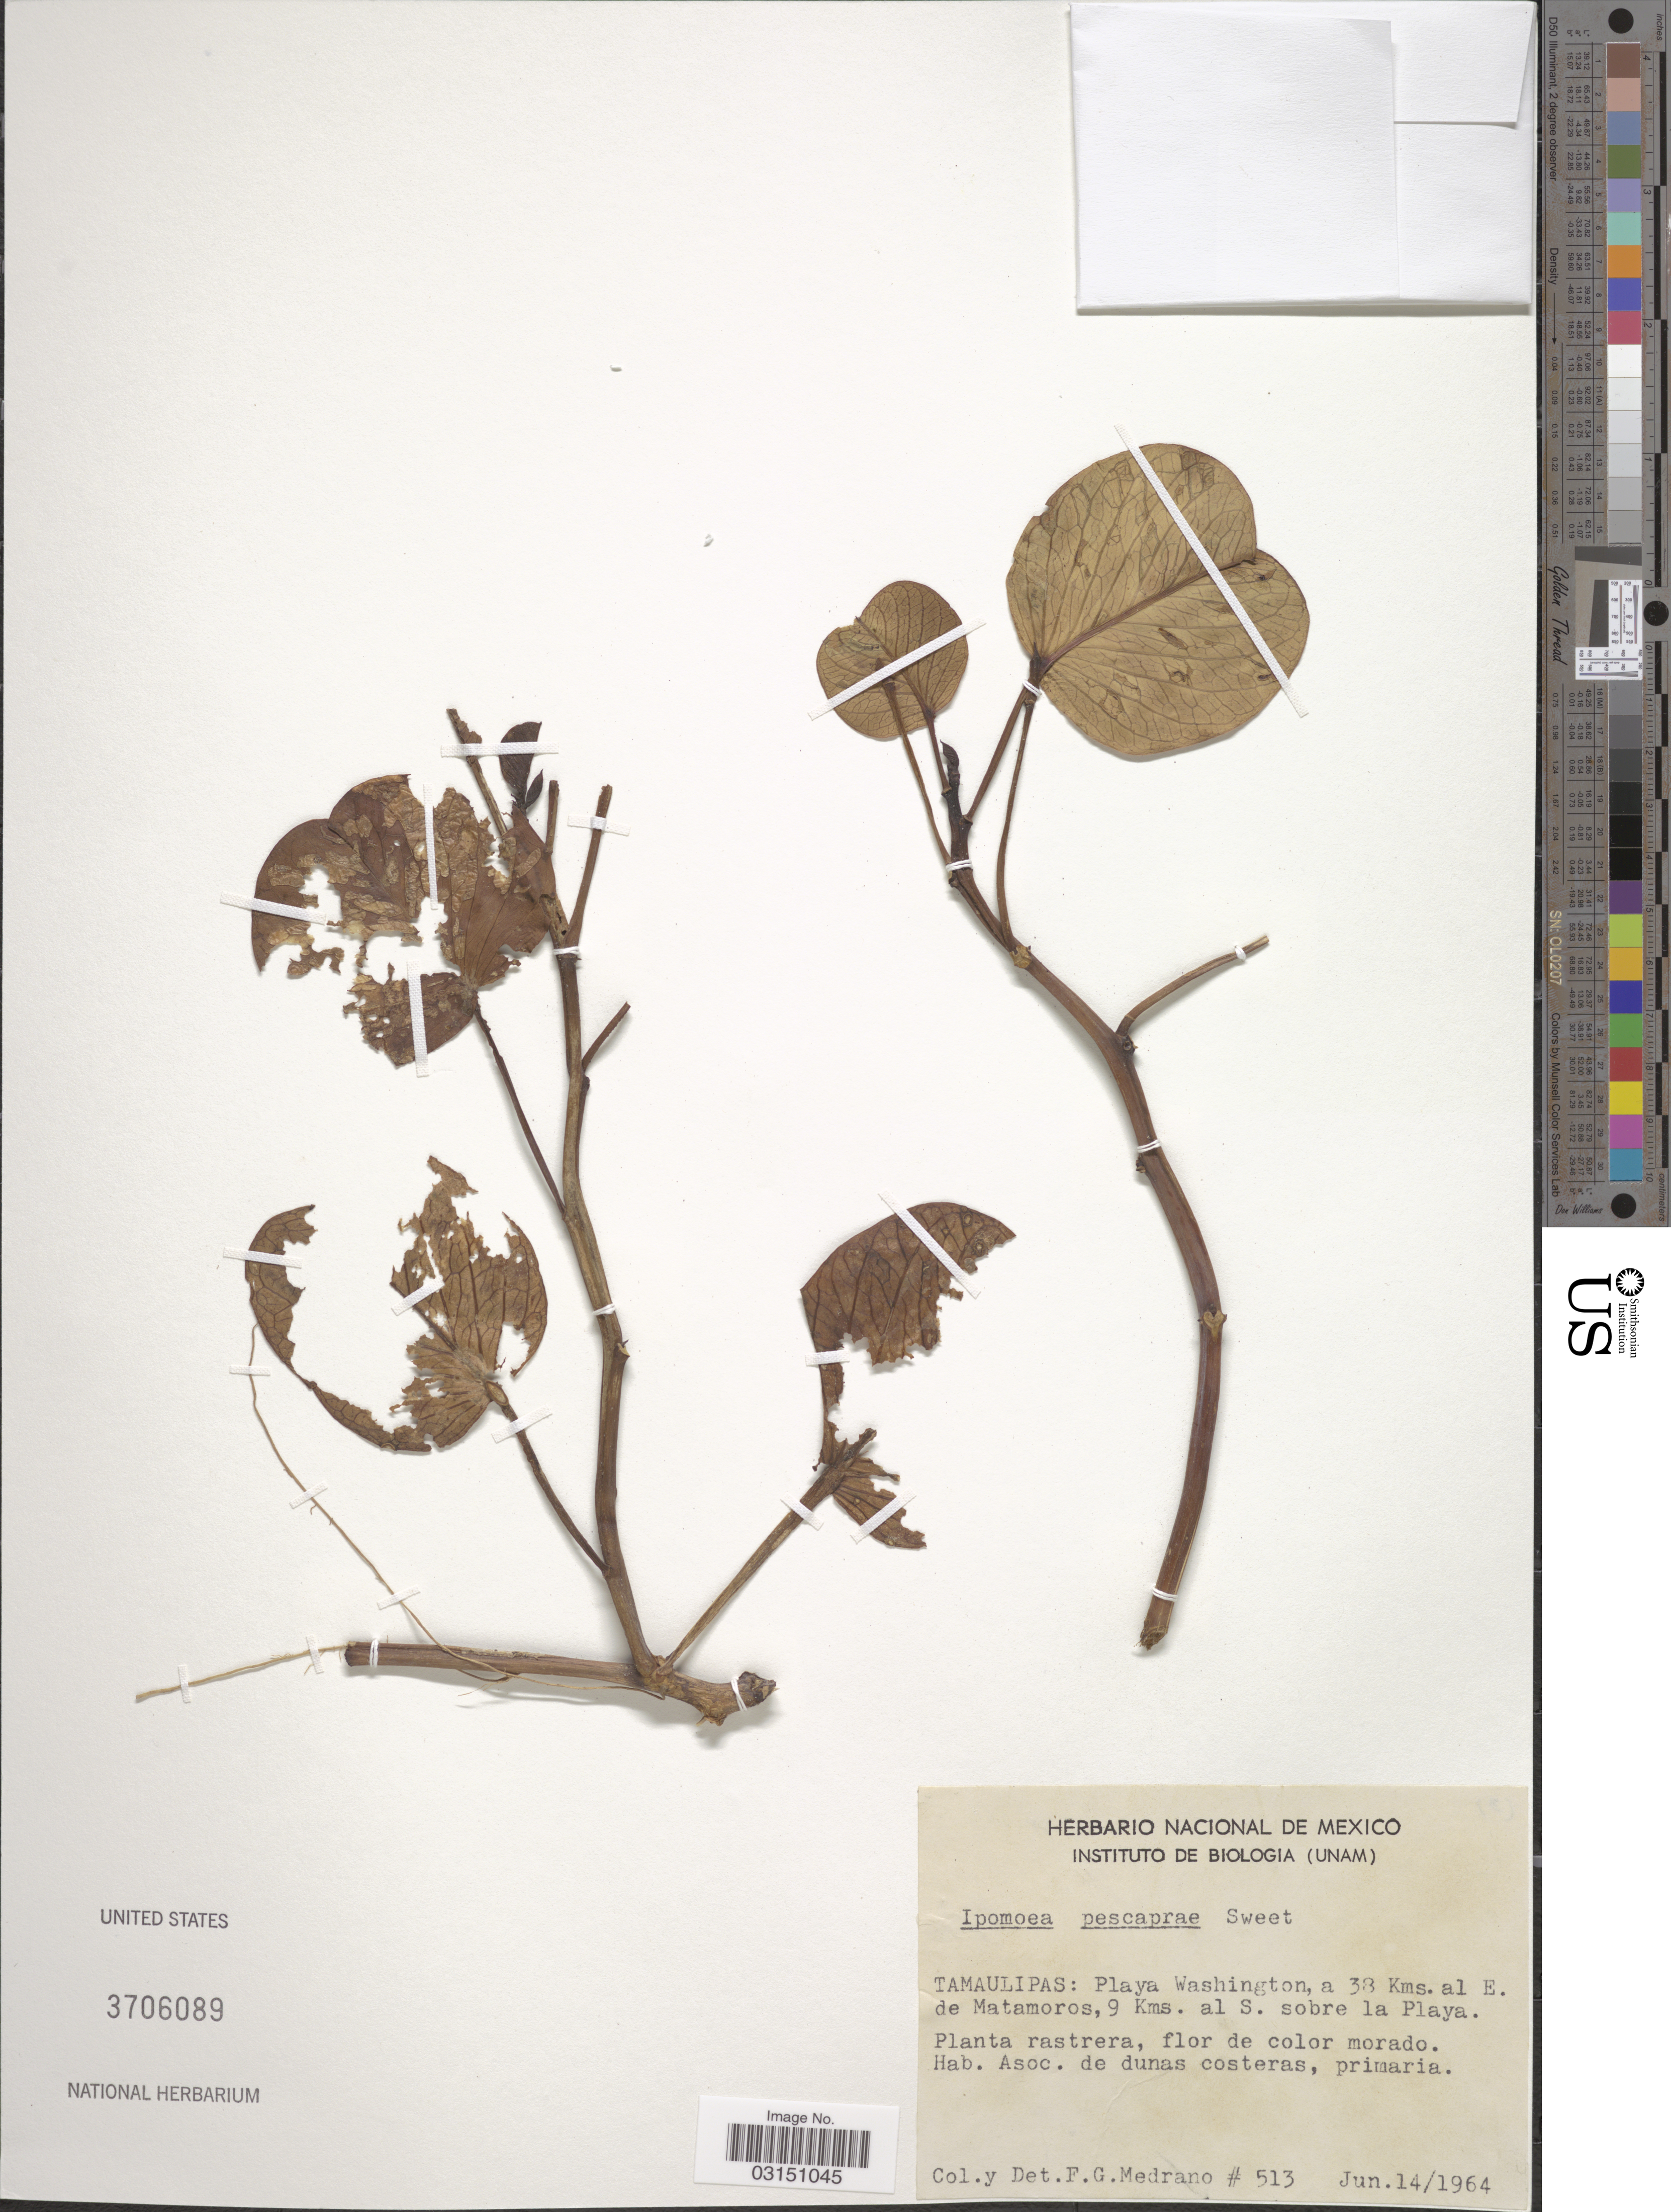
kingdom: Plantae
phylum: Tracheophyta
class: Magnoliopsida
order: Solanales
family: Convolvulaceae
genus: Ipomoea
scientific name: Ipomoea pes-caprae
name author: (L.) R. Br.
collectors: F. Medrano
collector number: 513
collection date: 1964-06-14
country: Mexico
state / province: Tamaulipas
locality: Playa Washington, a 38 Kms. al E. de Matamoros, 9 Kms. al S. sobre La Playa.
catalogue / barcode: US 3706089